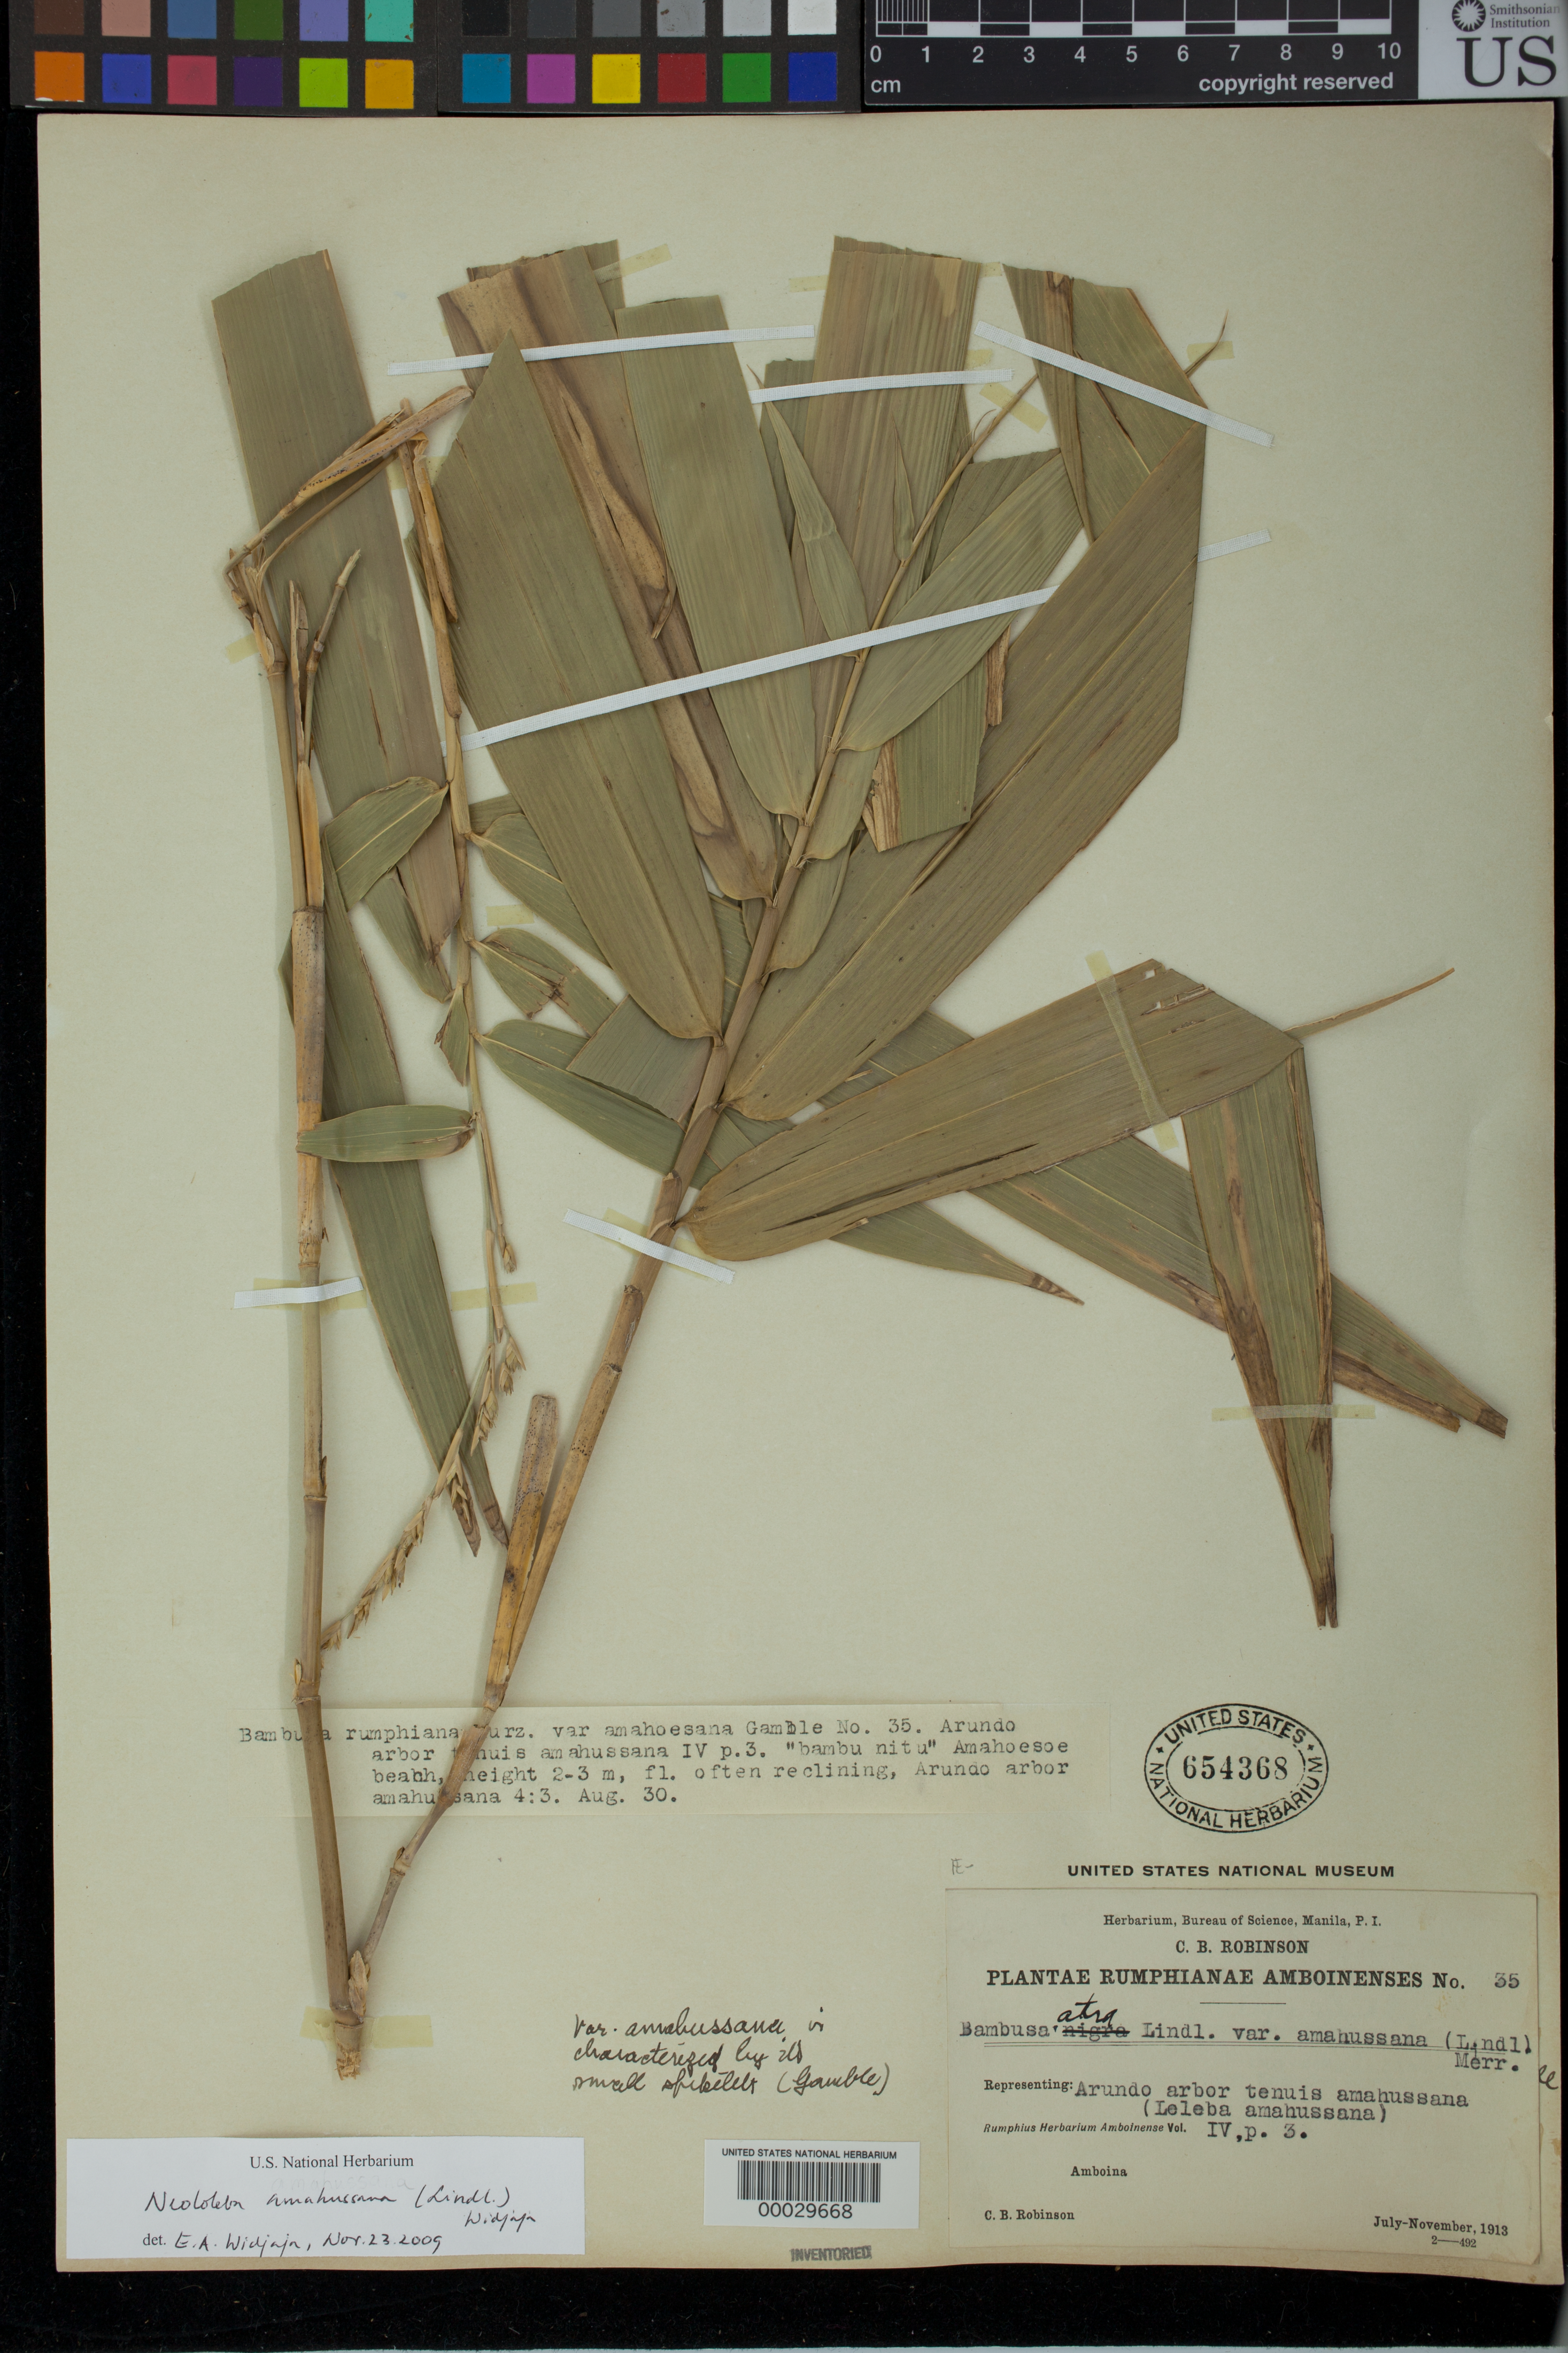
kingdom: Plantae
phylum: Tracheophyta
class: Liliopsida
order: Poales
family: Poaceae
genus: Bambusa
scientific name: Bambusa amahussana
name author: Lindl.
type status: Isoneotype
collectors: C. Robinson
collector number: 35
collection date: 1913-08-30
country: Indonesia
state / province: Maluku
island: Amboina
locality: Amboina, Amahoesoe beach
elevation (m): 30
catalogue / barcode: US 654368